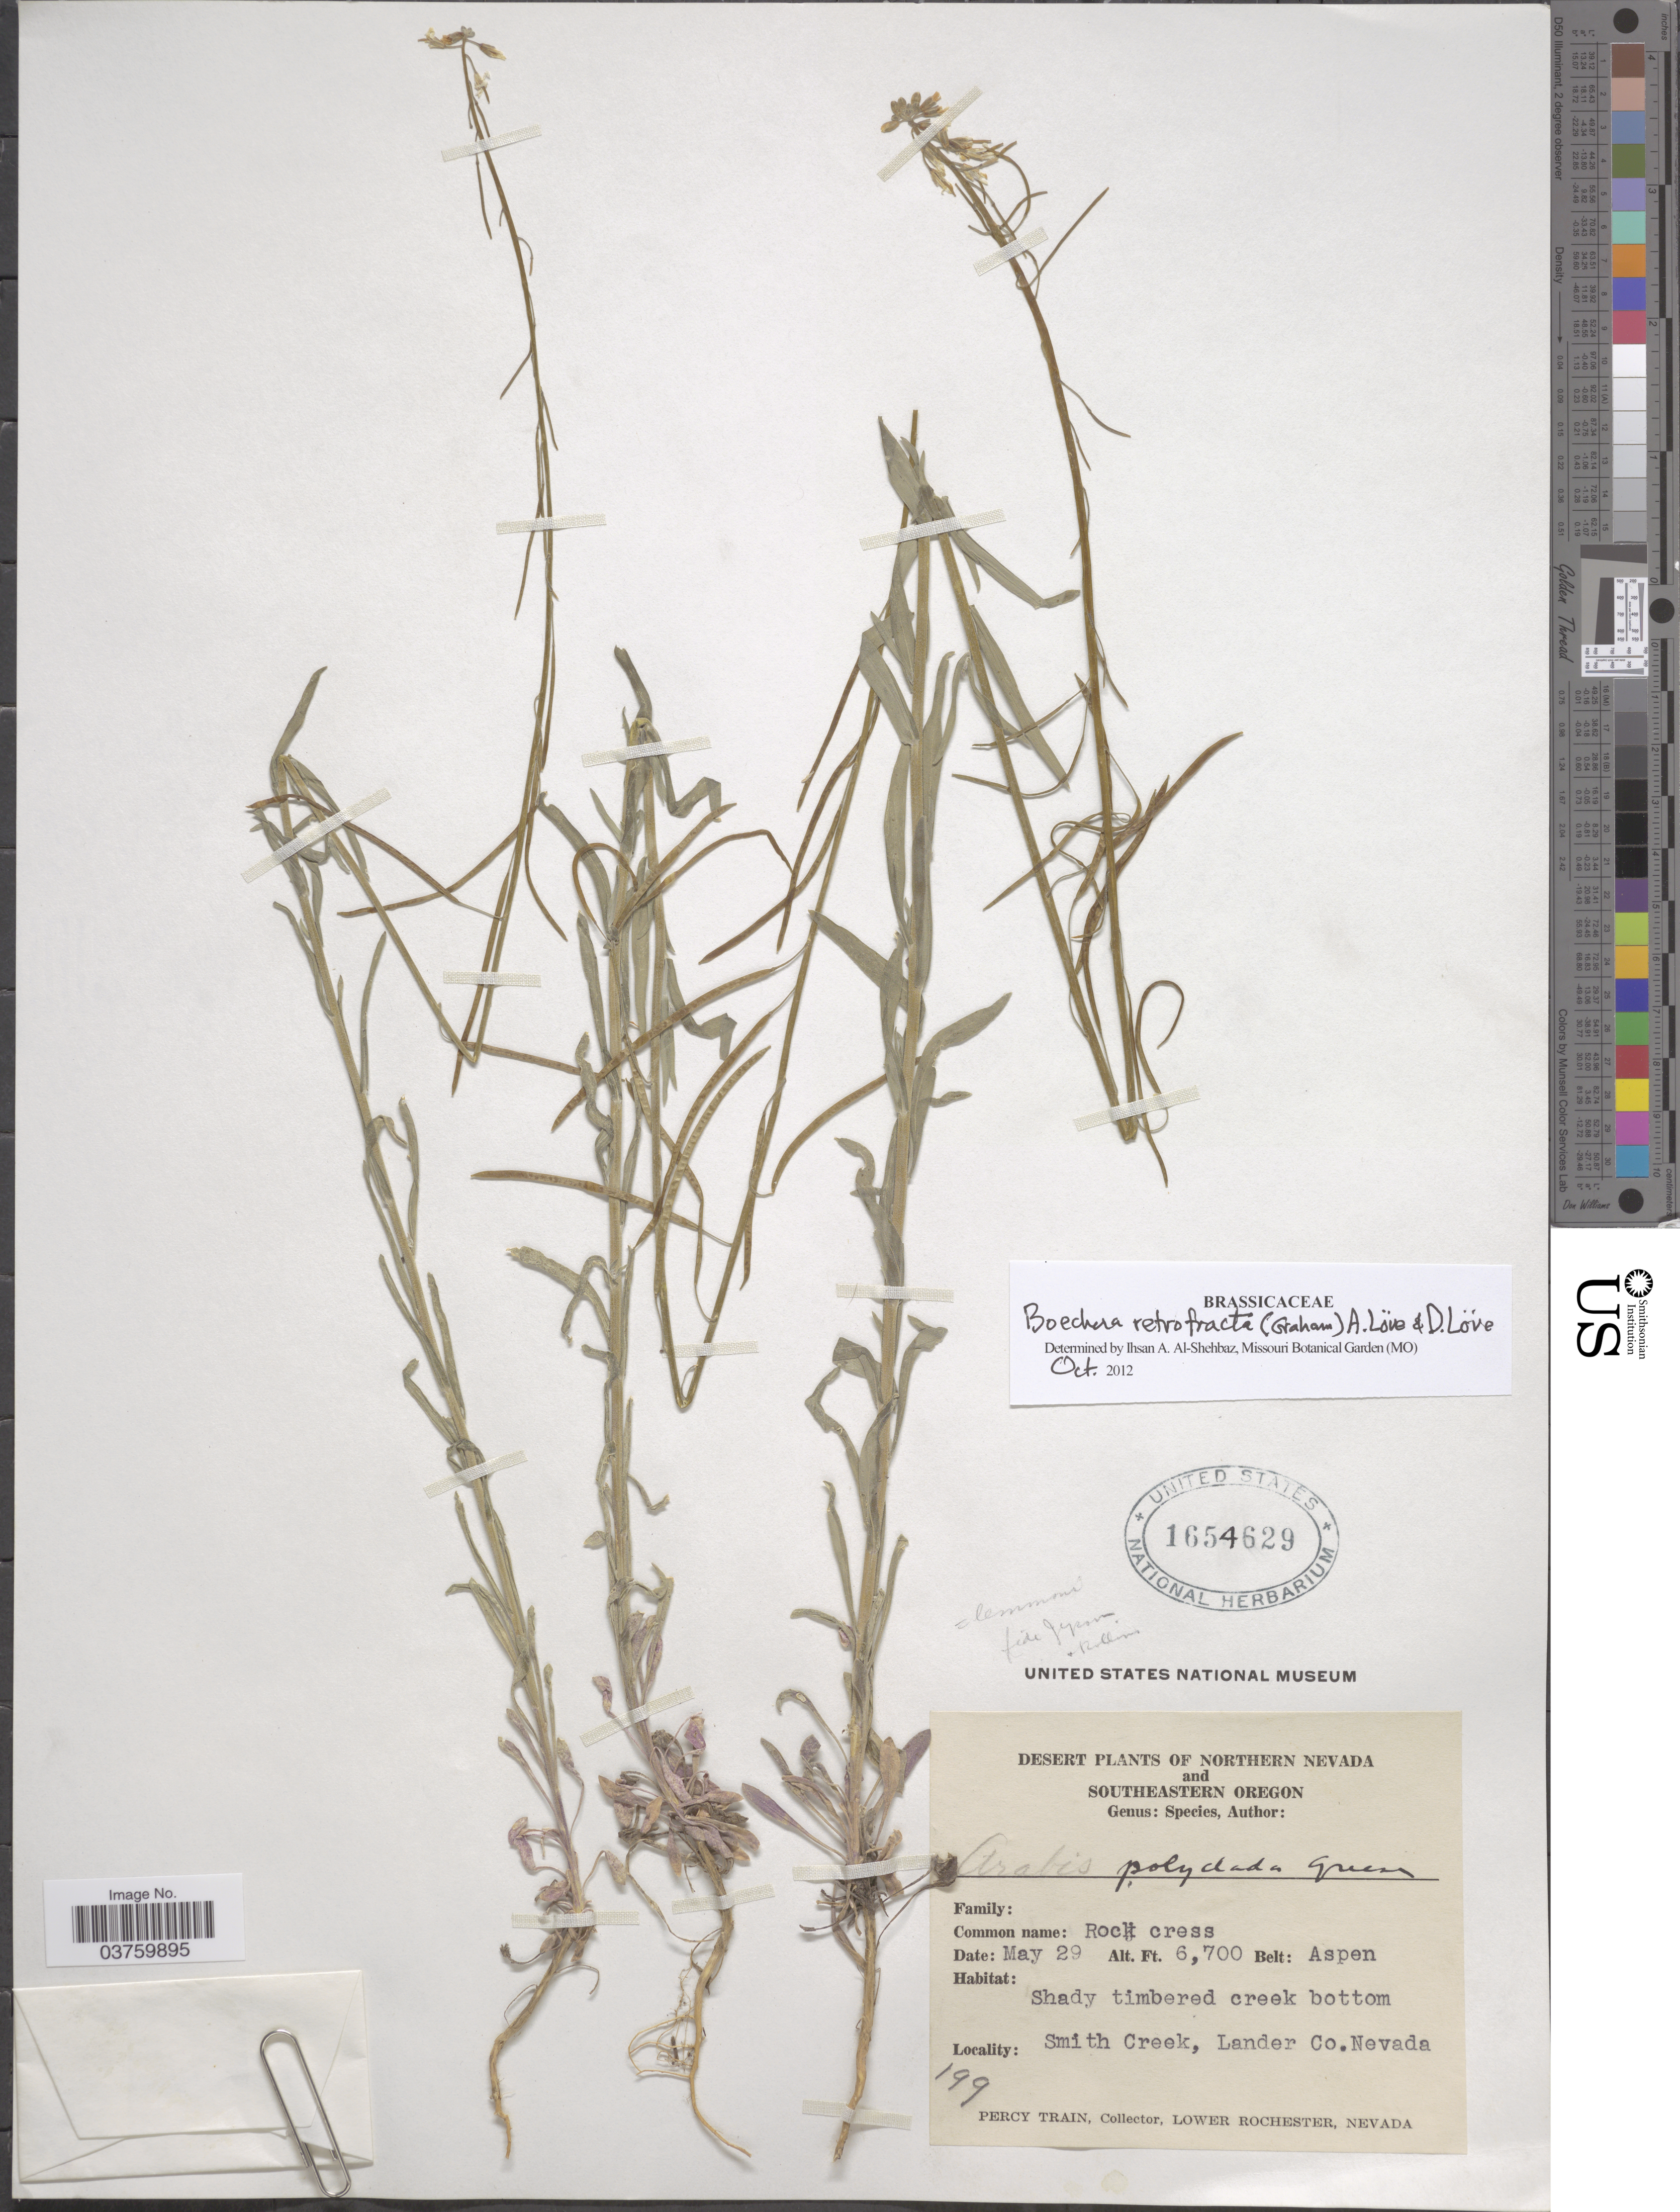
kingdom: Plantae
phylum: Tracheophyta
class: Magnoliopsida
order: Brassicales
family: Brassicaceae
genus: Boechera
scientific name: Boechera retrofracta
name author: (Graham) Á. Löve & D. Löve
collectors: P. Train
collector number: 199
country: United States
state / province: Nevada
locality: Northern Nevada. Belt: Aspen. Smith Creek, Lander Co.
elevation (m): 2042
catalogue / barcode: US 1654629